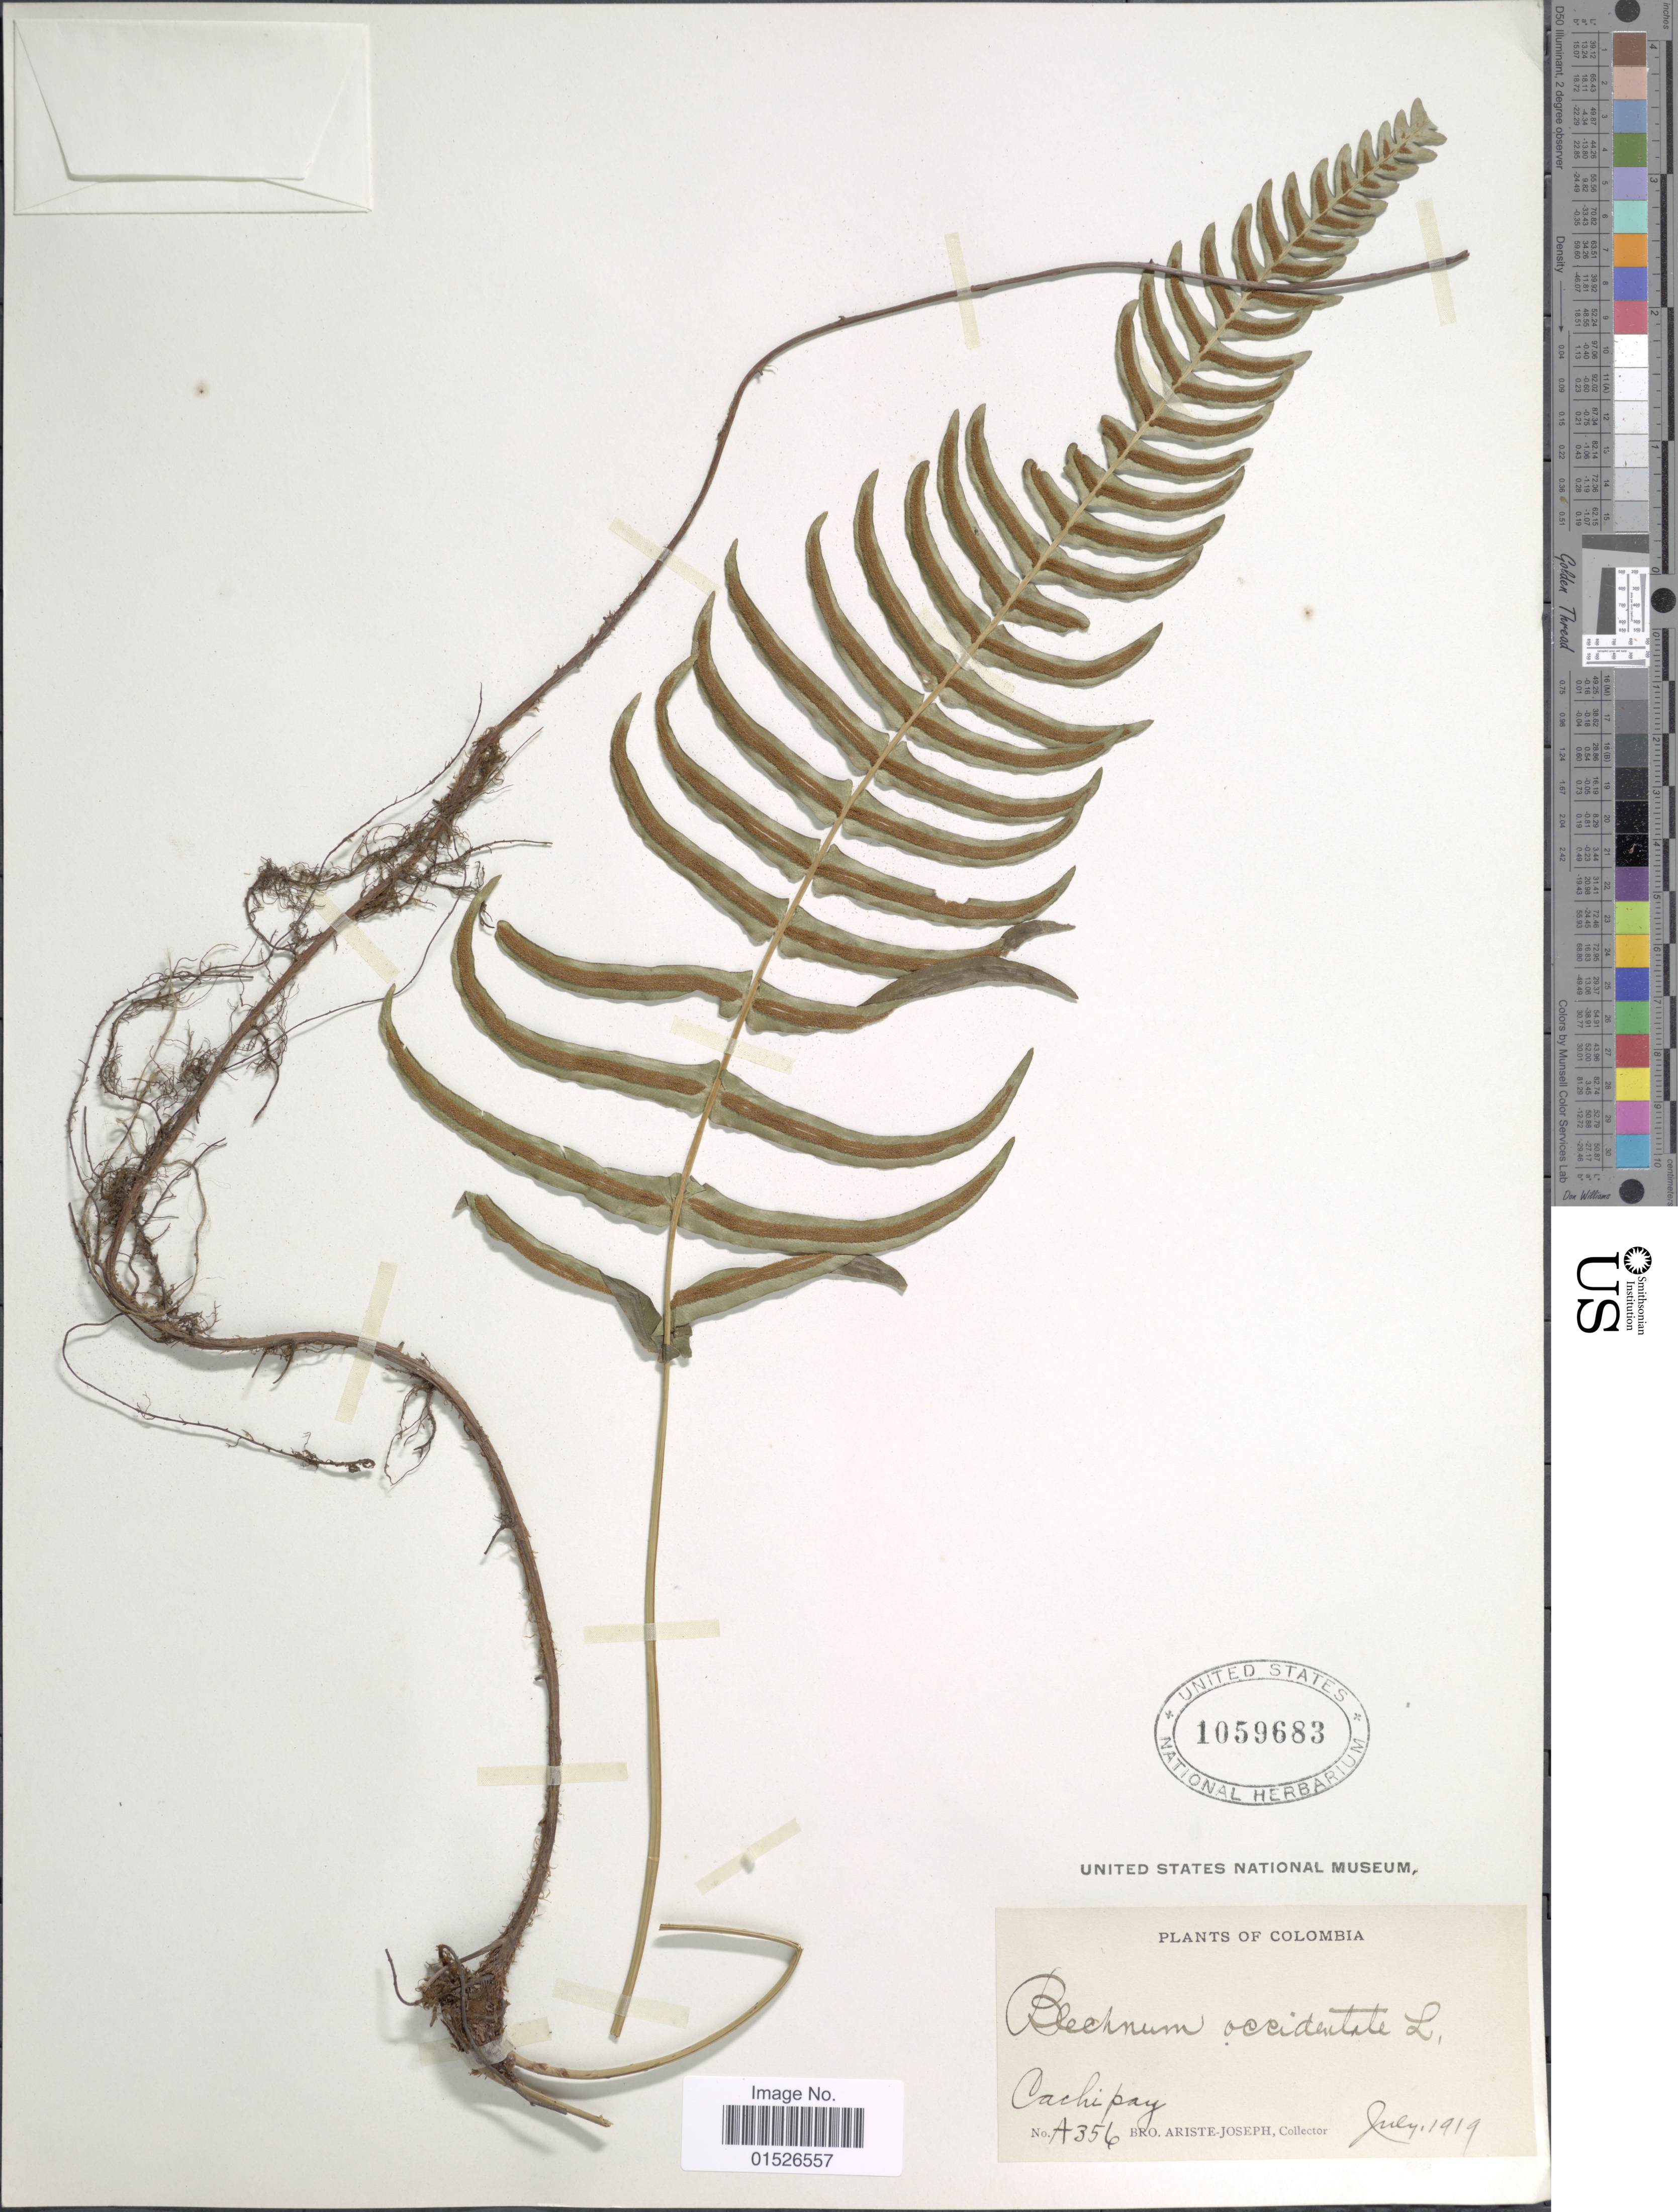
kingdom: Plantae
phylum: Tracheophyta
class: Polypodiopsida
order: Polypodiales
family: Blechnaceae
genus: Blechnum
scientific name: Blechnum occidentale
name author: L.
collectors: Bro. Ariste-Joseph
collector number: A356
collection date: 1919-07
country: Colombia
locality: Cachibay, Colombia.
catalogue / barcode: US 1059683